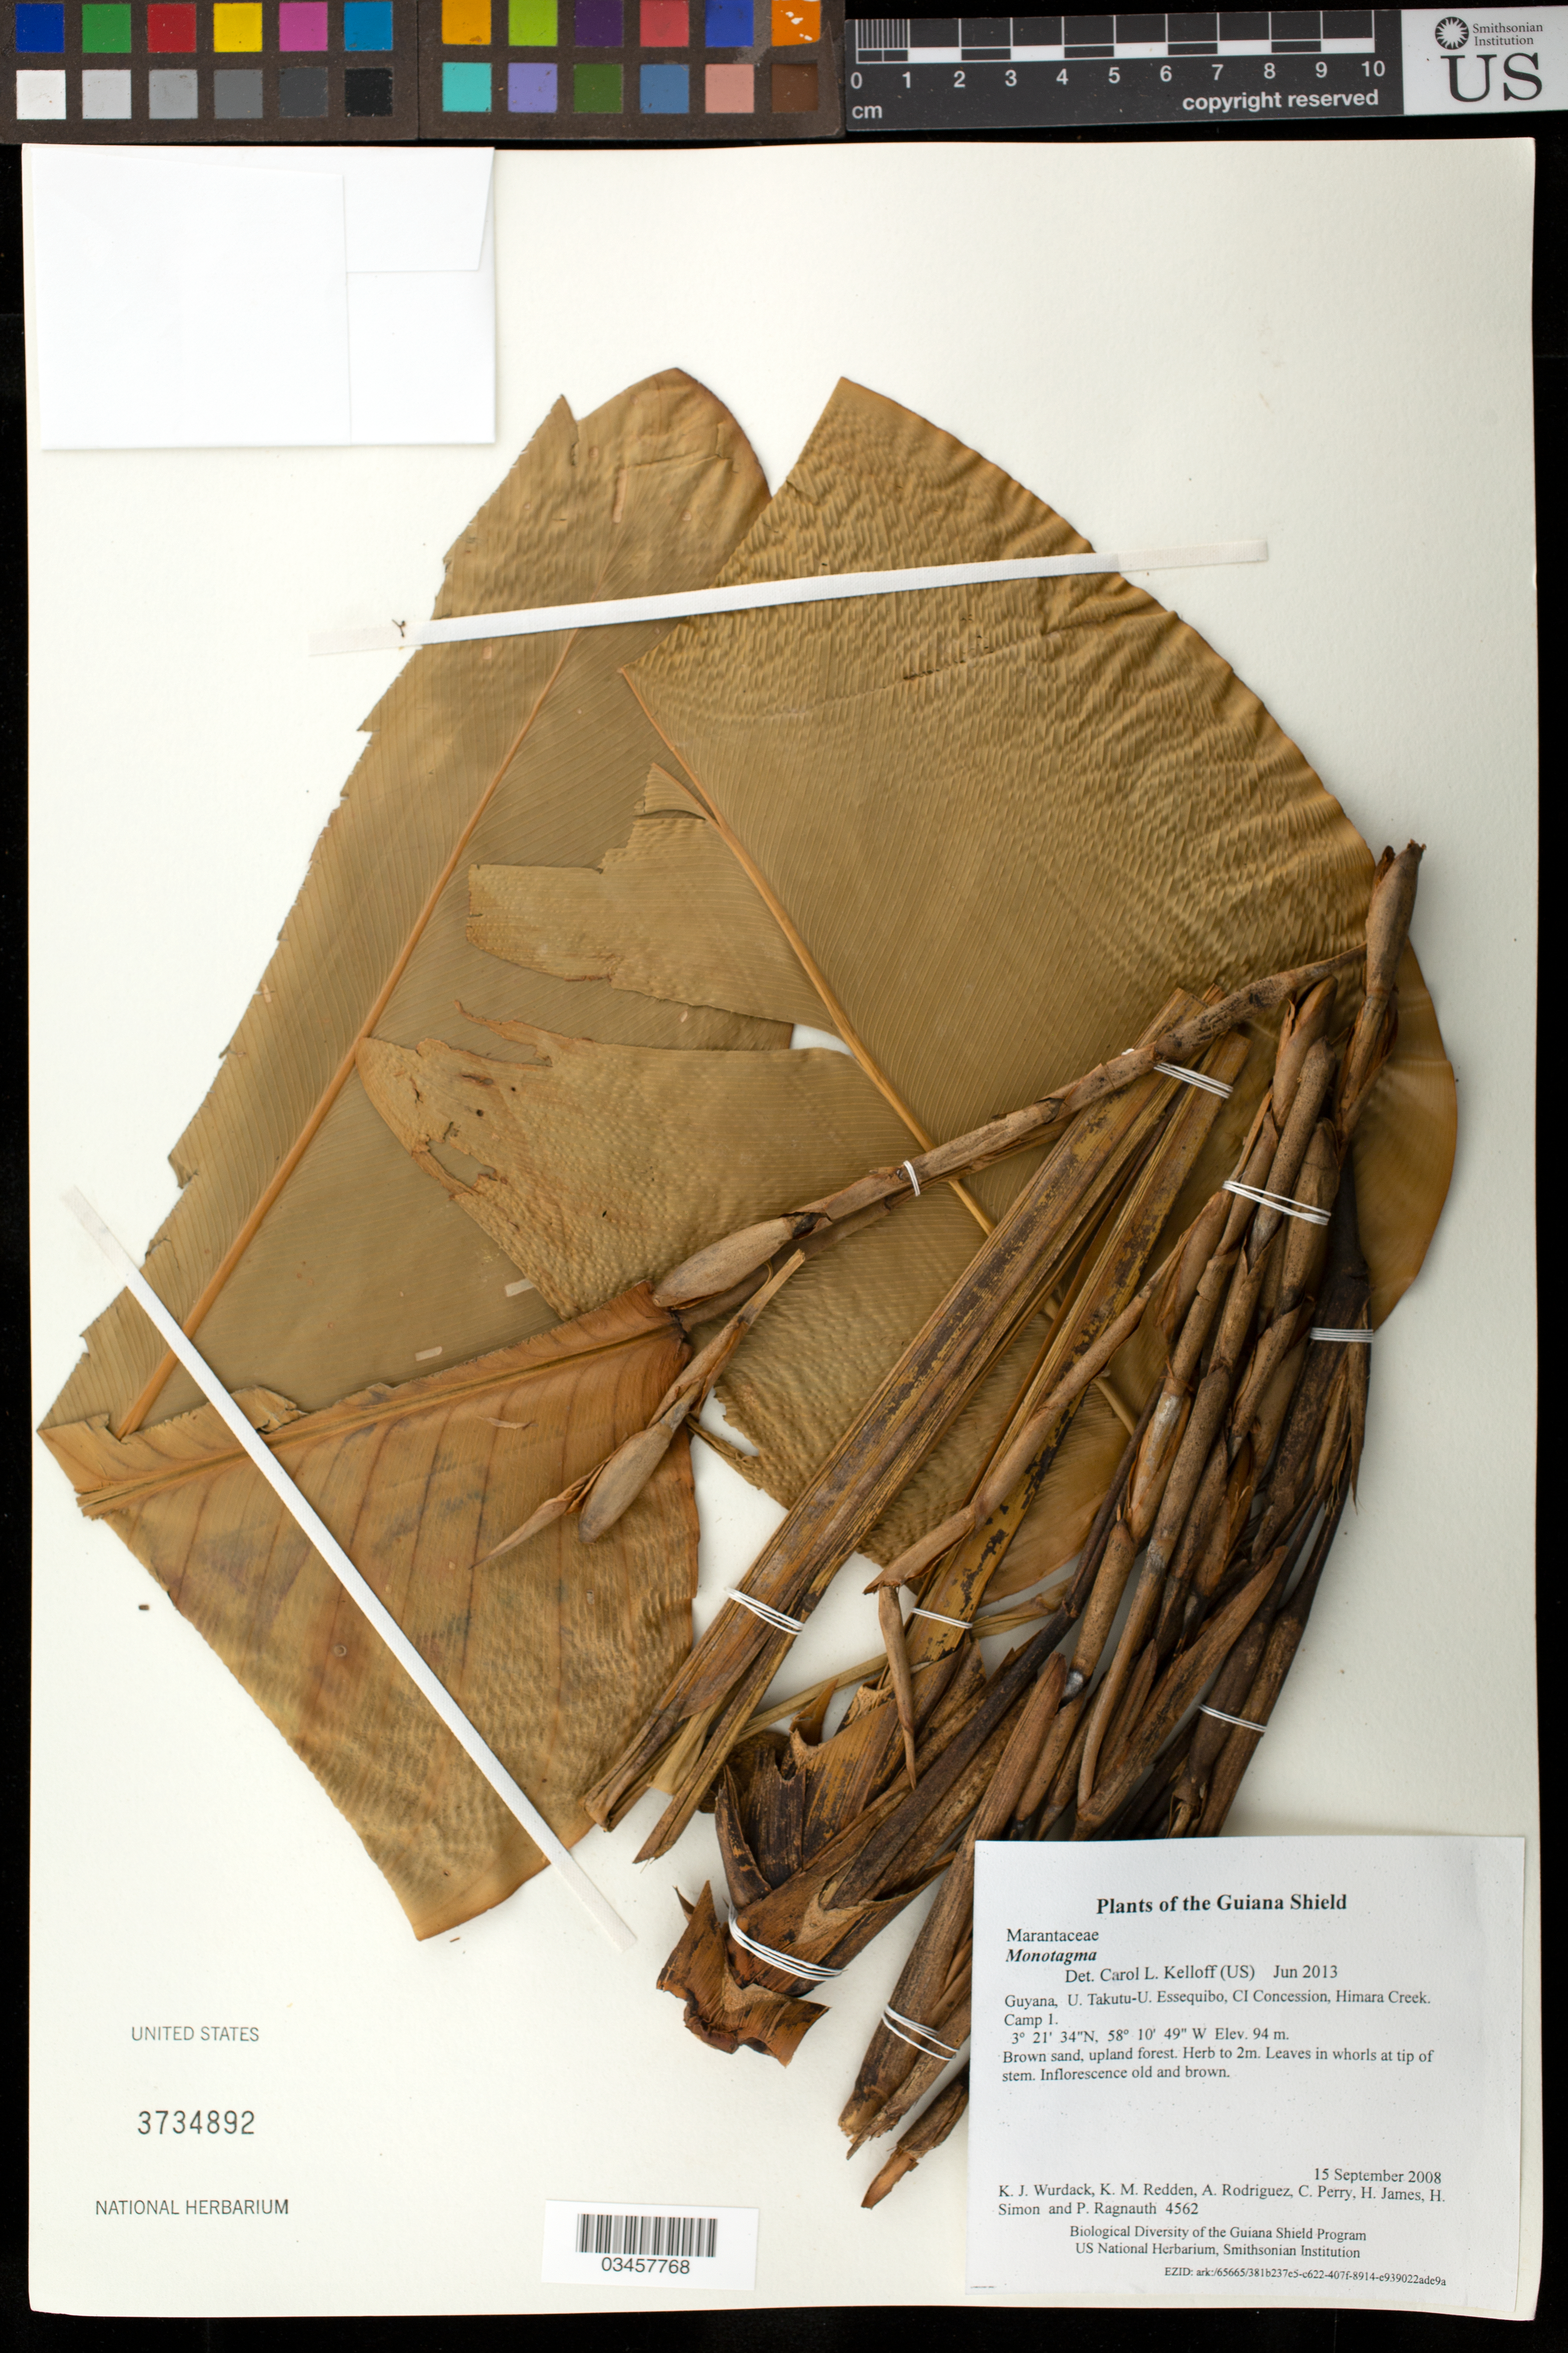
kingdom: Plantae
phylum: Tracheophyta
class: Liliopsida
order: Zingiberales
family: Marantaceae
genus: Monotagma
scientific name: Monotagma sp.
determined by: Kelloff, Carol L., (US), Smithsonian Institution - National Museum of Natural History (UNITED STATES)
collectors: K. Wurdack, K. M. Redden, A. Rodriguez, C. Perry, H. James, H. Simon & P. Ragnauth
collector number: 4562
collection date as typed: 15 September 2008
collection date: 2008-09-15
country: Guyana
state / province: U. Takutu-U. Essequibo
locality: CI Concession, Himara Creek. Camp 1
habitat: Brown sand, upland forest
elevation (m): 94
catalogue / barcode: US 3734892